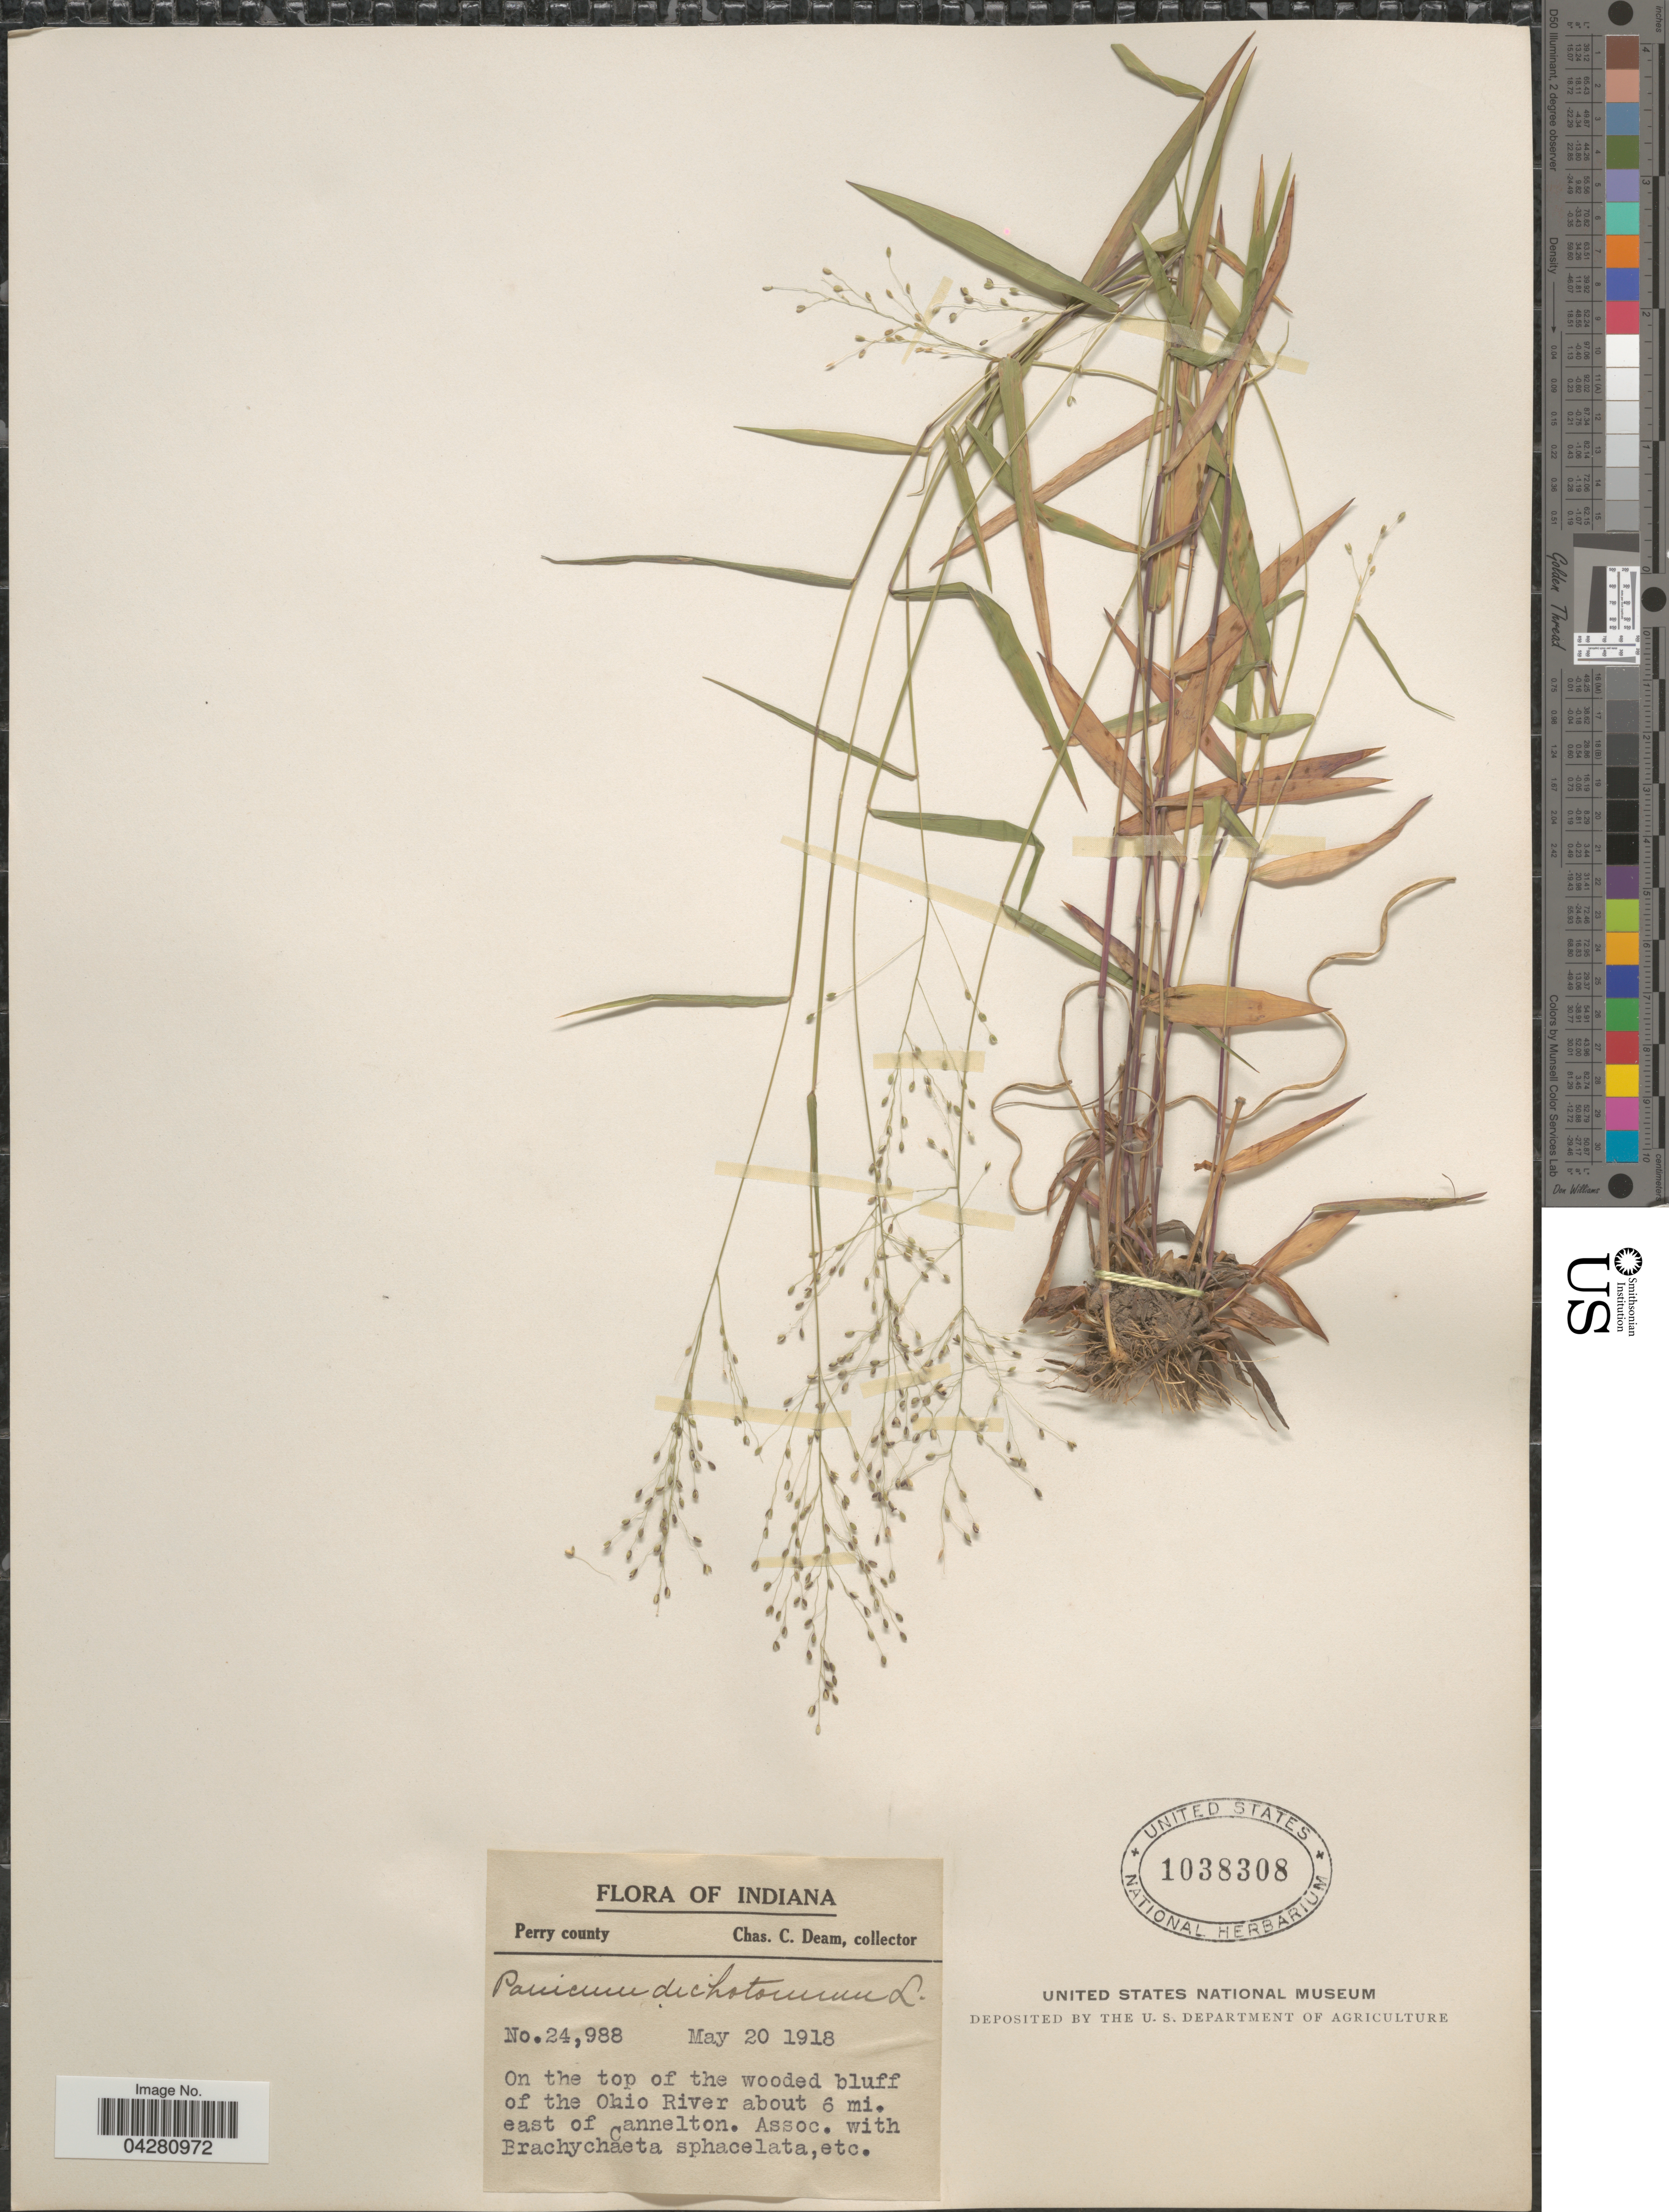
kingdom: Plantae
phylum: Tracheophyta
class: Liliopsida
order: Poales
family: Poaceae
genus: Dichanthelium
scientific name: Dichanthelium dichotomum var. dichotomum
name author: (L.) Gould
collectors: C. C. Deam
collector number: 24988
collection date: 1918-05-20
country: United States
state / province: Indiana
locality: Perry county. On the top of the wooded bluff of the Ohio River about 6 mi. east of Cannelton.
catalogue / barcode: US 1038308